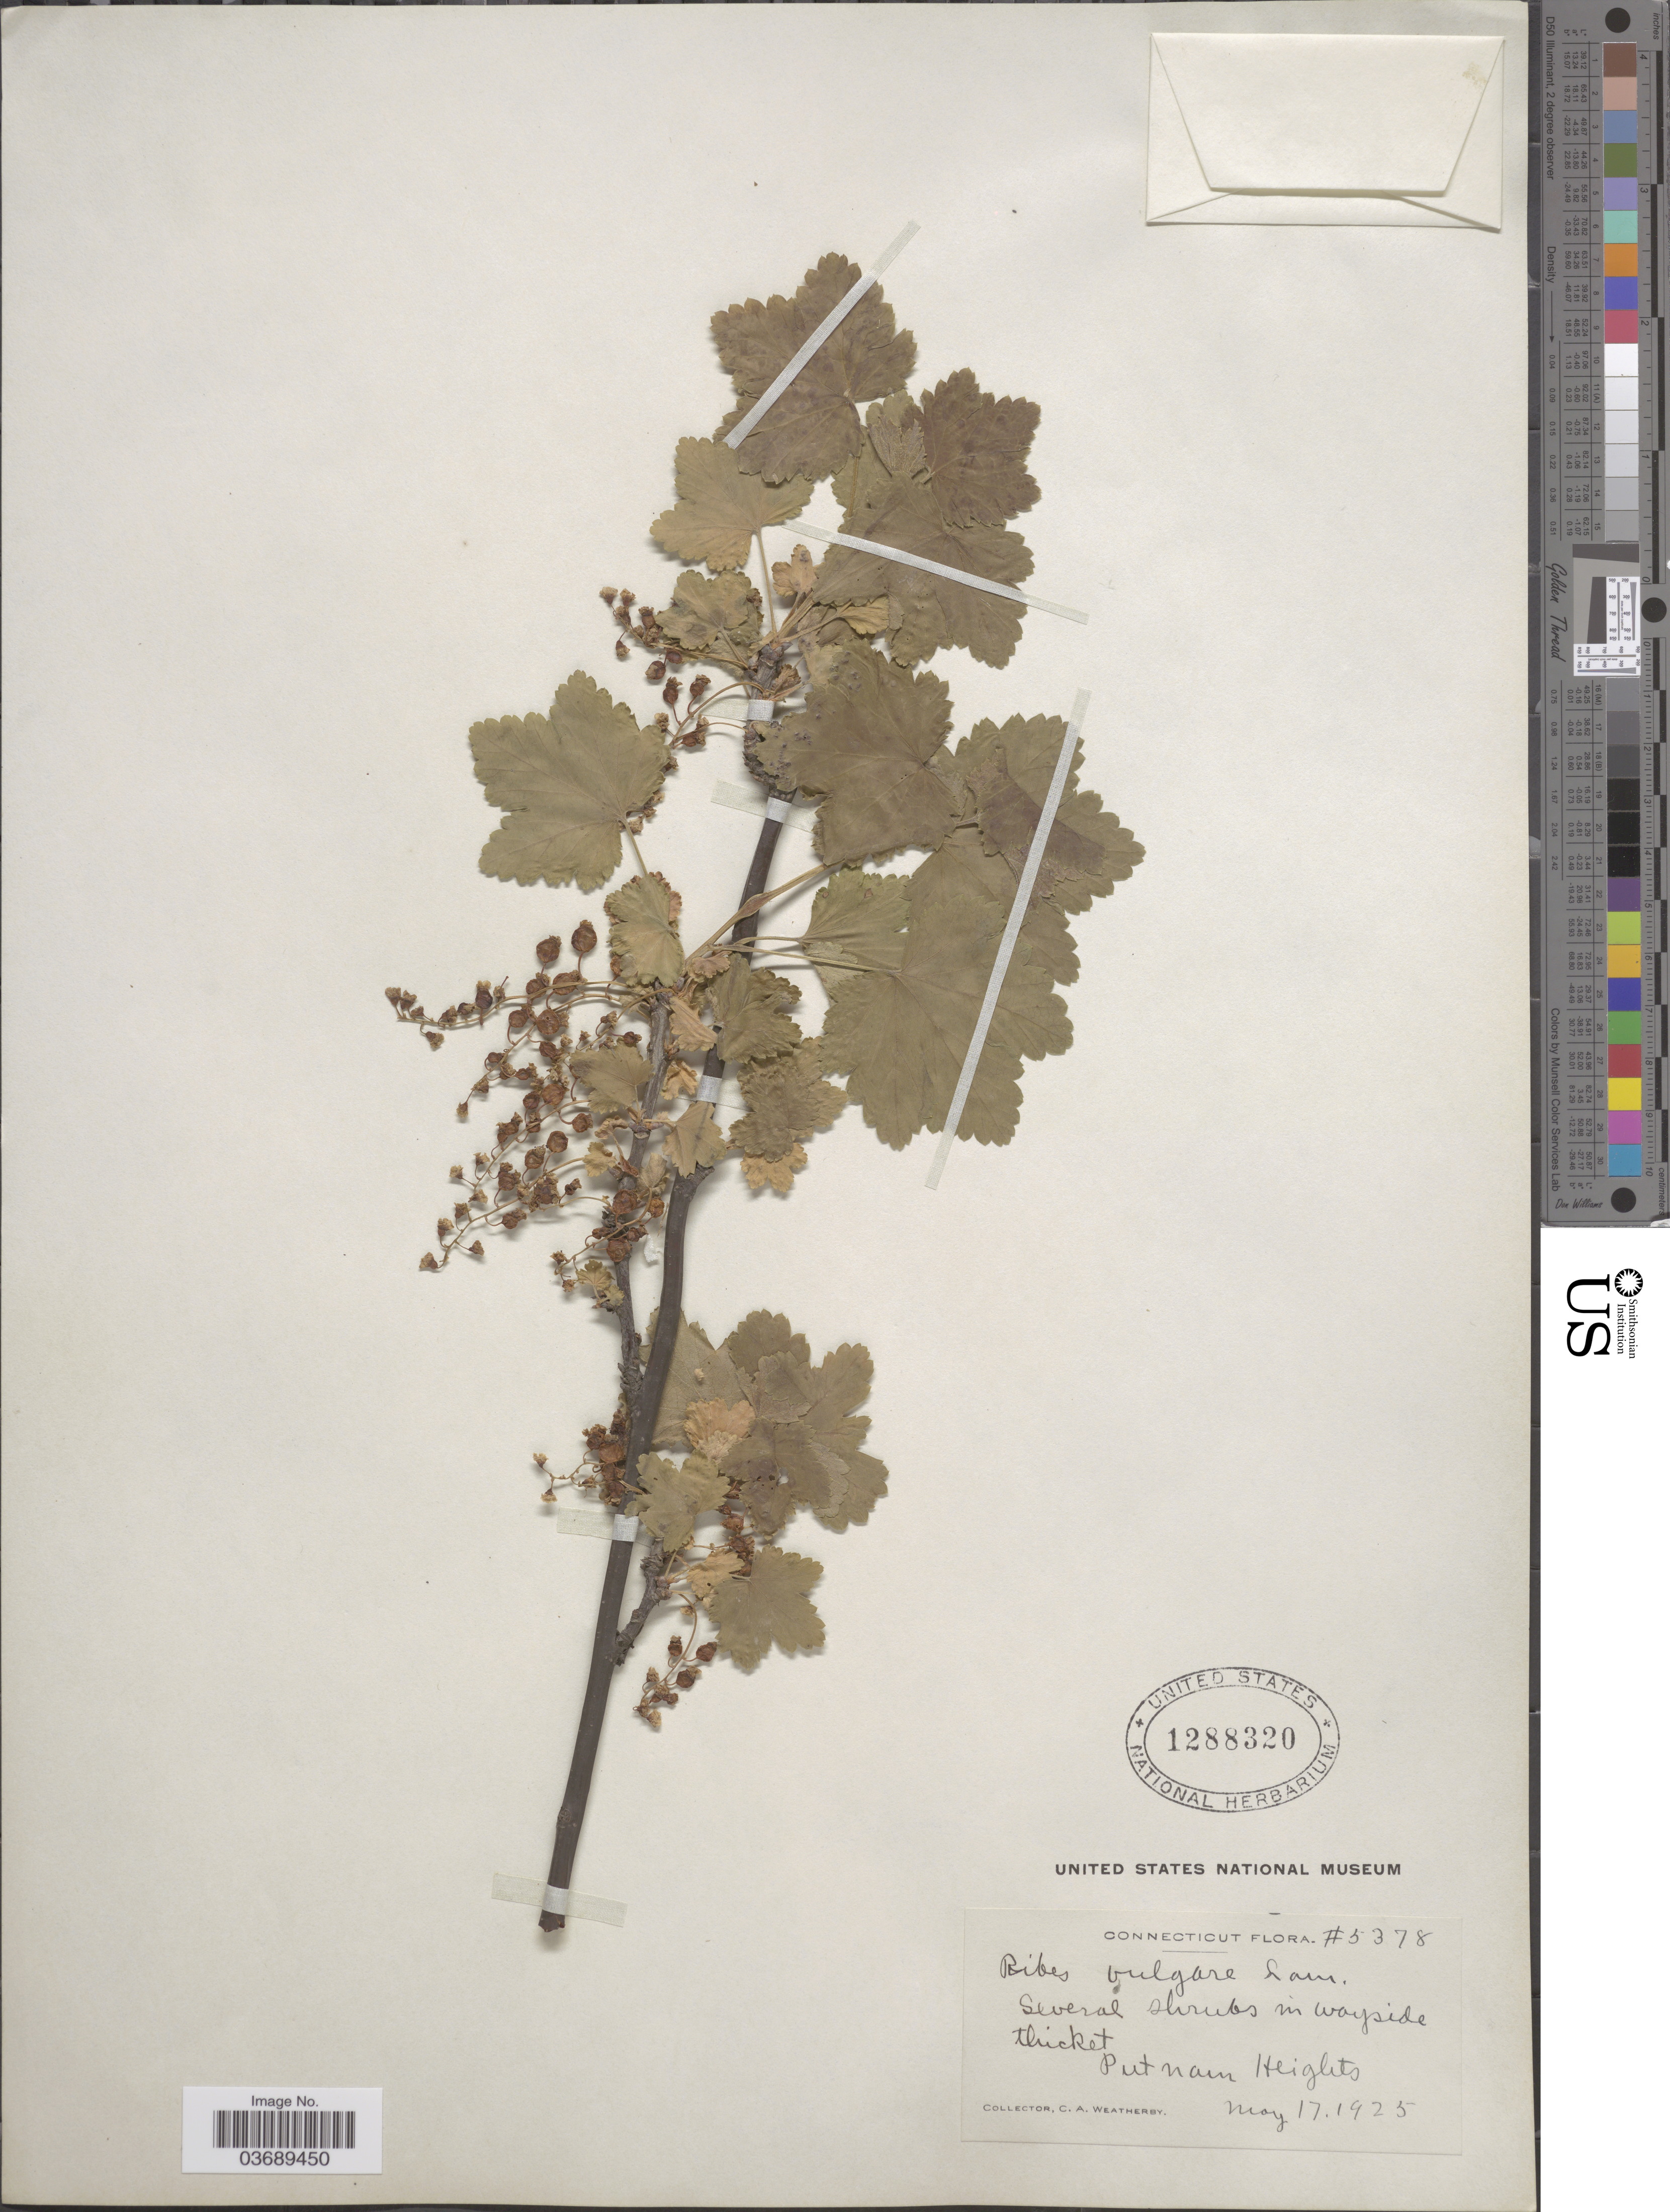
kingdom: Plantae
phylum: Tracheophyta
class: Magnoliopsida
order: Saxifragales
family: Grossulariaceae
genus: Ribes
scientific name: Ribes vulgare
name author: Lam.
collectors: C. A. Weatherby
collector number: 5378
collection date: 1925-05-17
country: United States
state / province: Connecticut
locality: Serveral shrubs in wayside thicket, Putnam Heights.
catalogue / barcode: US 1288320